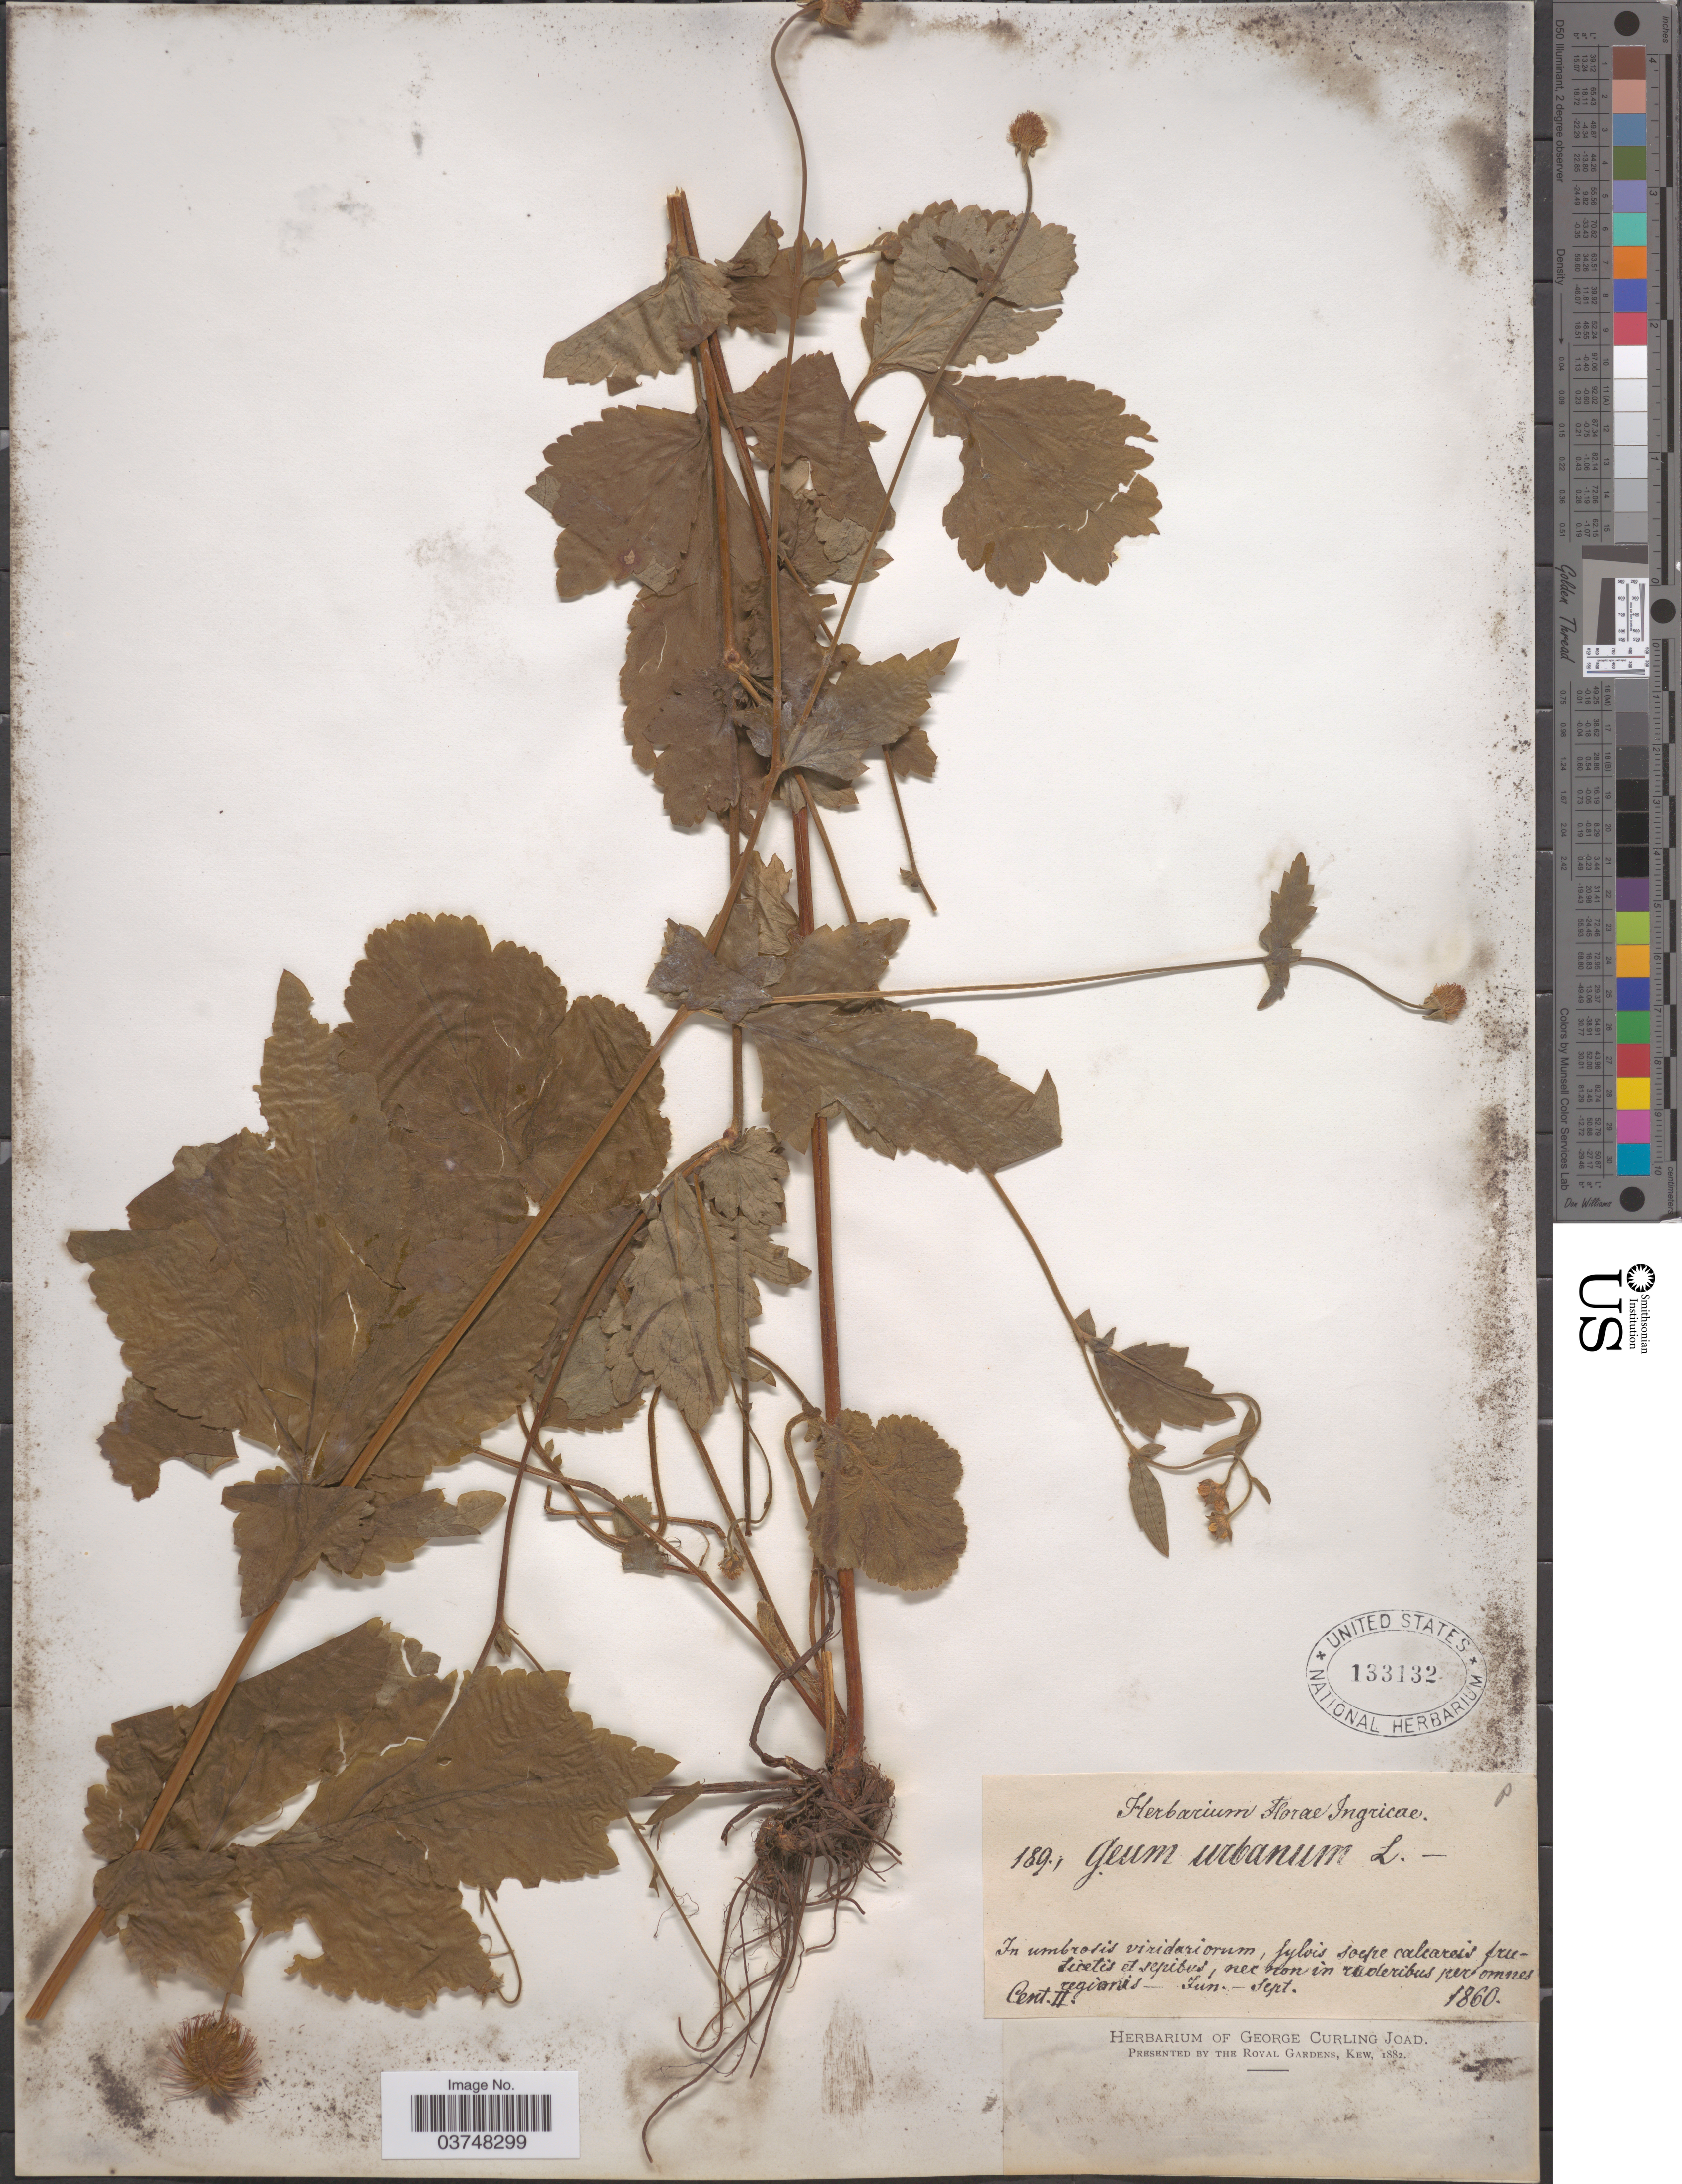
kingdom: Plantae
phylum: Tracheophyta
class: Magnoliopsida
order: Rosales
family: Rosaceae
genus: Geum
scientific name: Geum urbanum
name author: L.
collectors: ex herb. Florae Ingricae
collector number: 189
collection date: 1860-06/1860-09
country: Russian Federation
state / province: Leningrad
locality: In umbrosis viridariorum, sylvis socpe calcareis fruticetis et sepibus, nec non in raderibus per omnes regionis. Florae Ingricae.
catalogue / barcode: US 133132